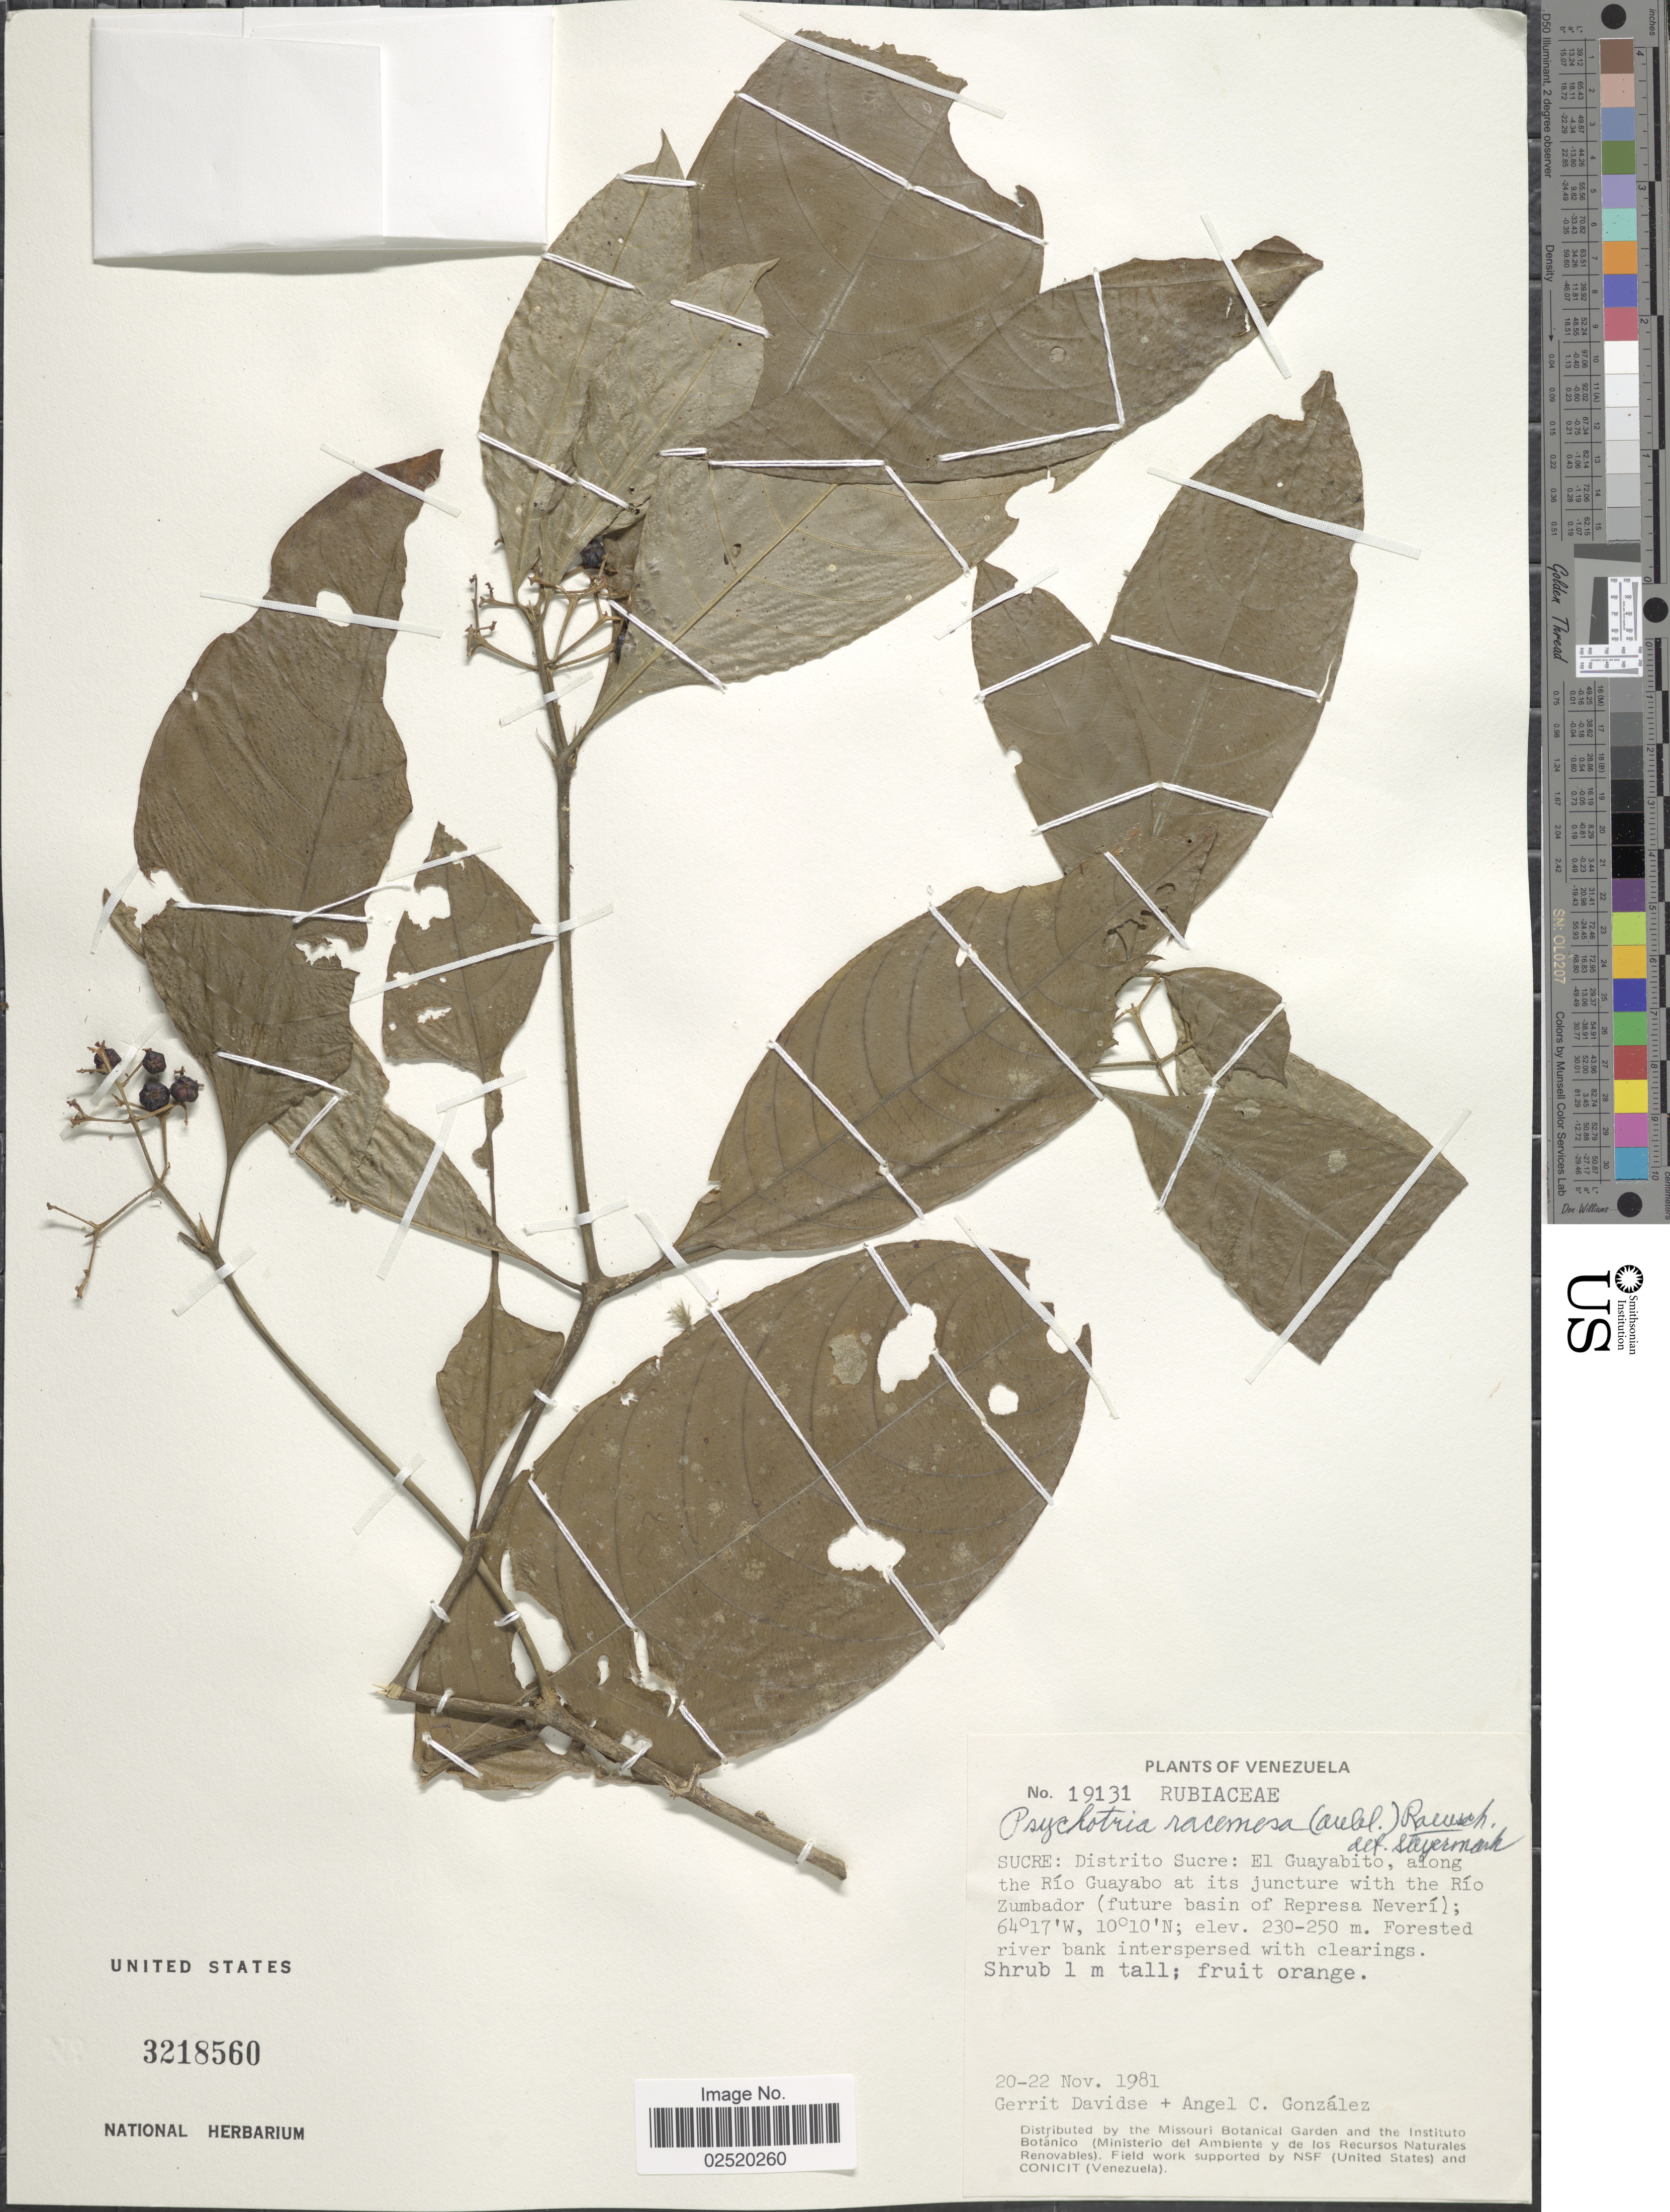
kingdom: Plantae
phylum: Tracheophyta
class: Magnoliopsida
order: Gentianales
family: Rubiaceae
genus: Psychotria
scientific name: Psychotria racemosa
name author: Rich.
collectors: G. Davidse & A. C. González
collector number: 19131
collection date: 1981-11-20/1981-11-22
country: Venezuela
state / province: Sucre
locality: Sucre: Distrito Sucre: El Guayabito, along the Rio Guayabo at its juncture with the Rio Zumbador (future basin of Represa Neveri)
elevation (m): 230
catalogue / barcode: US 3218560